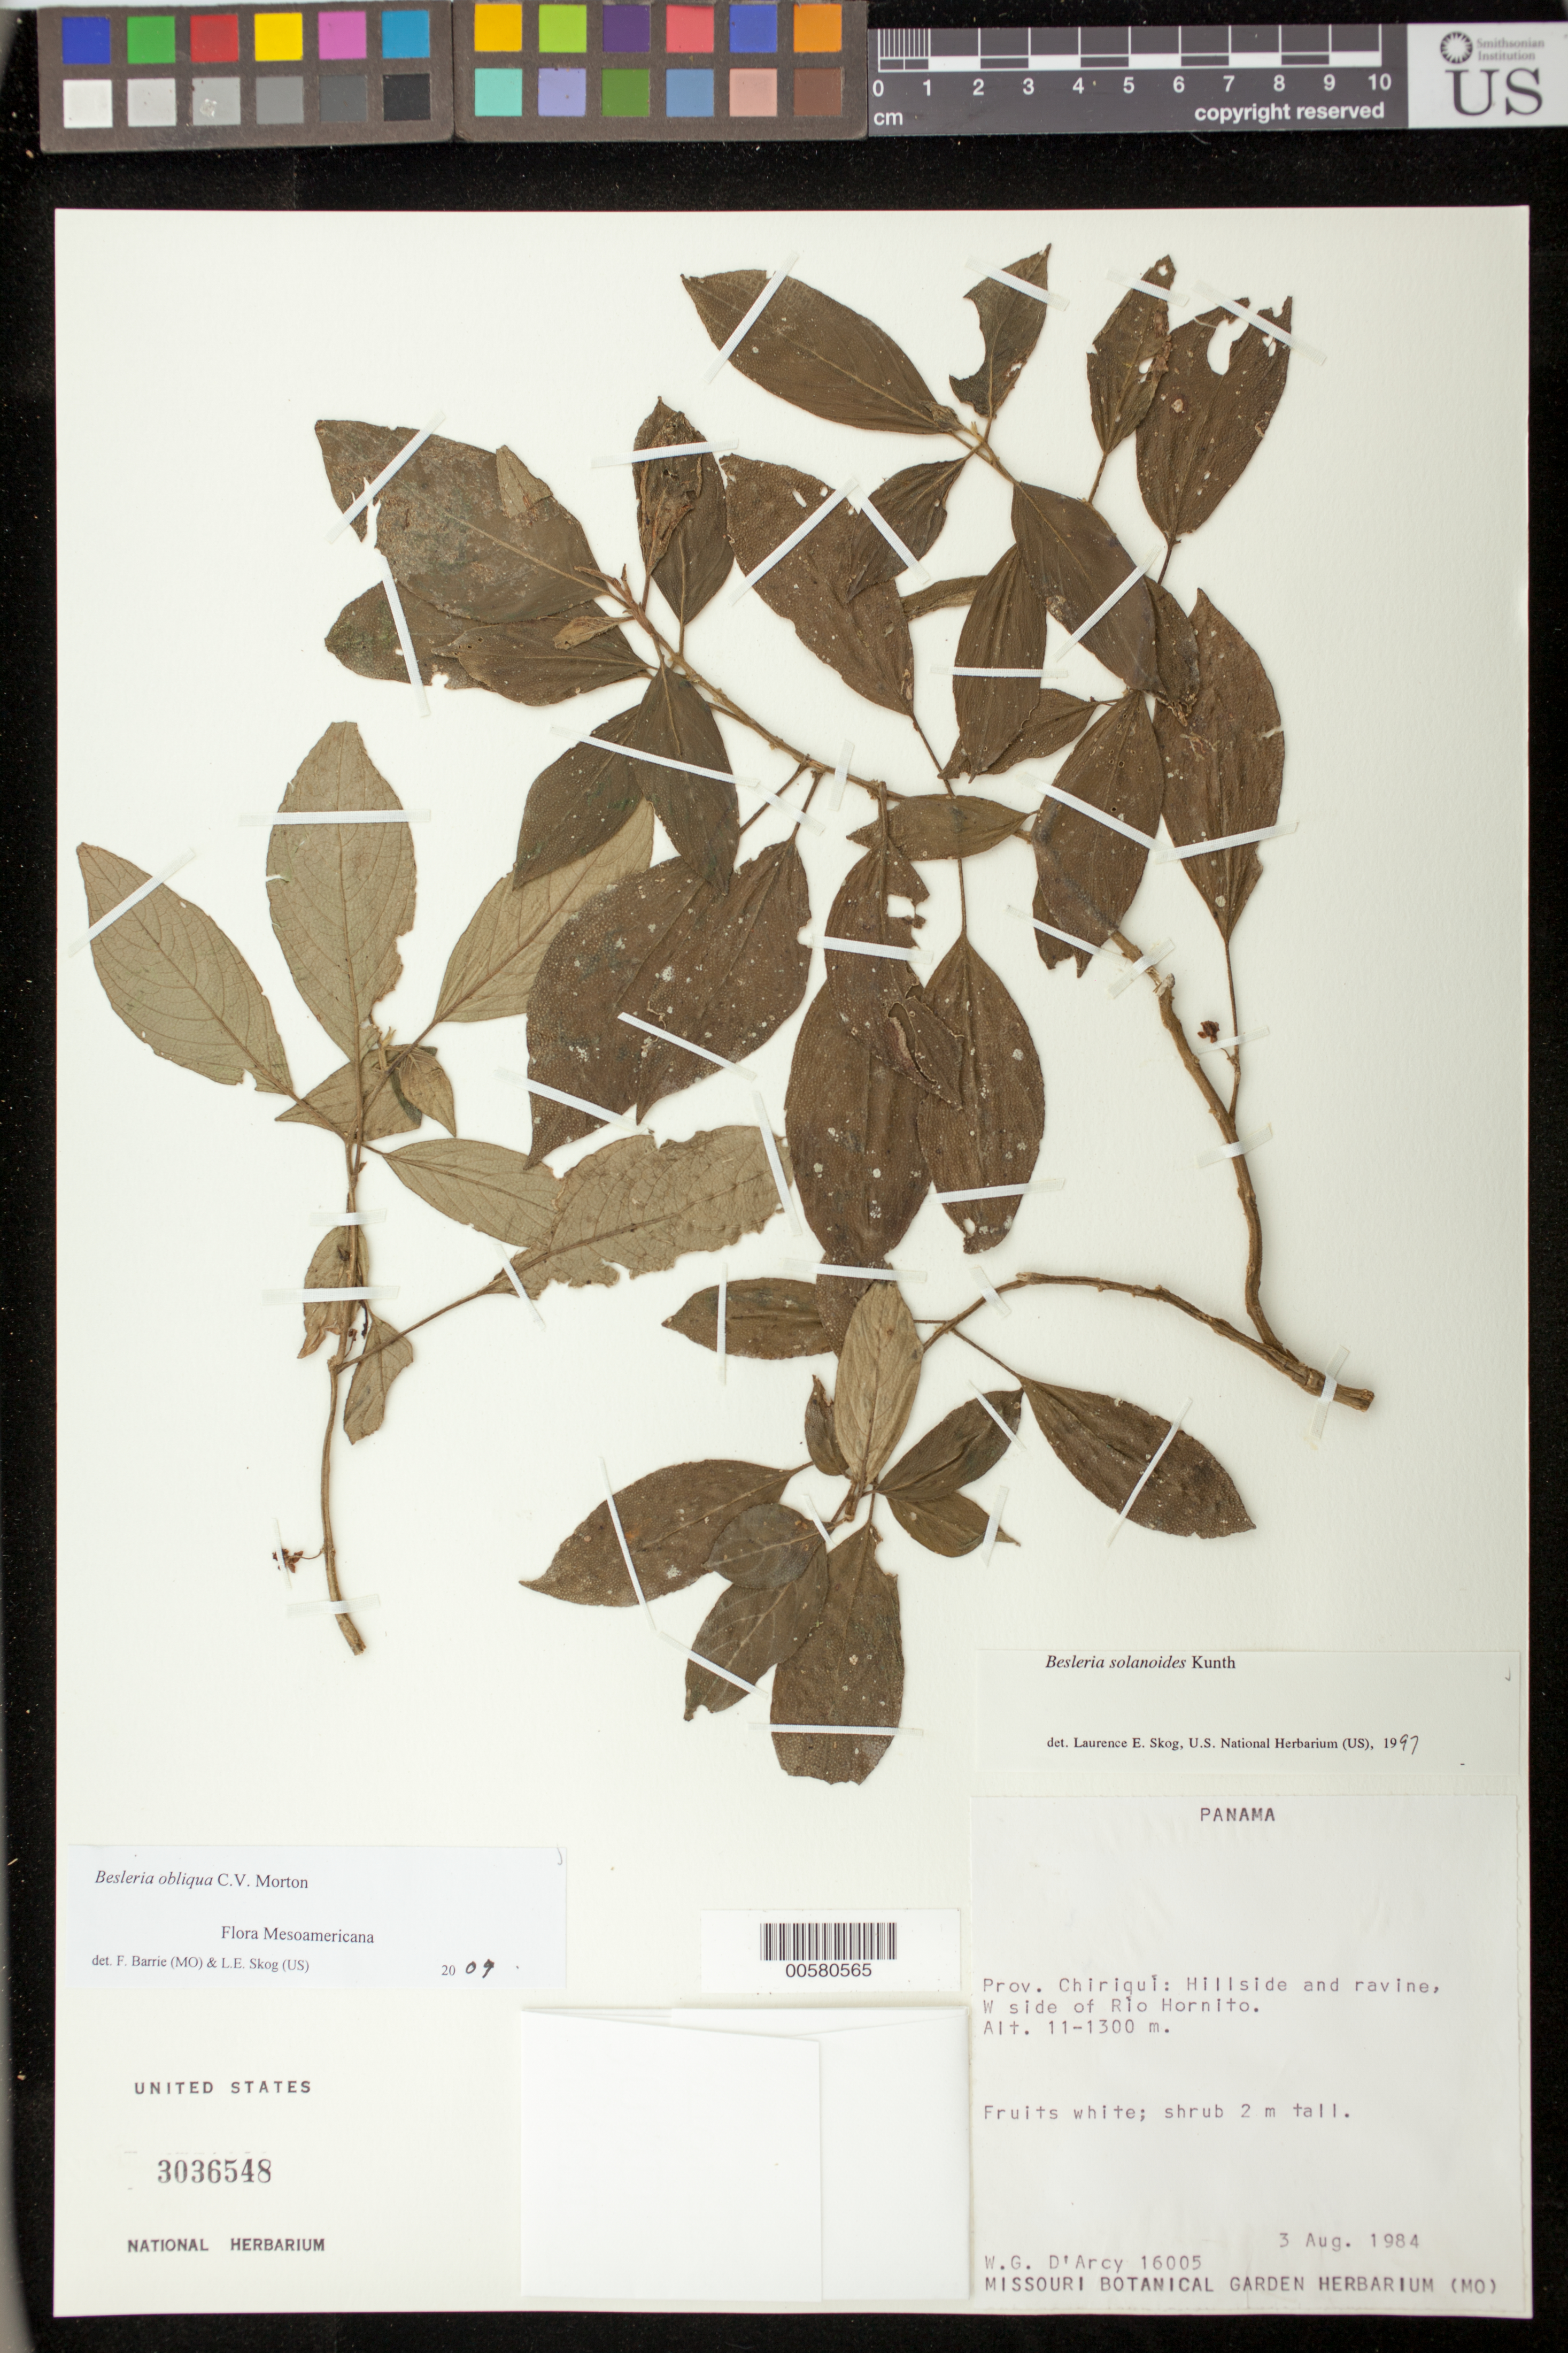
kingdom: Plantae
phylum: Tracheophyta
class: Magnoliopsida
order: Lamiales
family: Gesneriaceae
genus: Besleria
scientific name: Besleria obliqua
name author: C.V. Morton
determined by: Barrie, F. R.; Skog, Laurence E.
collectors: W. G. D'Arcy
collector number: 16005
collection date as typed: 03 Aug 1984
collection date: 1984-08-03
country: Panama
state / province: Chiriquí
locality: W side of Río Hornito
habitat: Hillside and ravine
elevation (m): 1100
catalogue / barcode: US 3036548